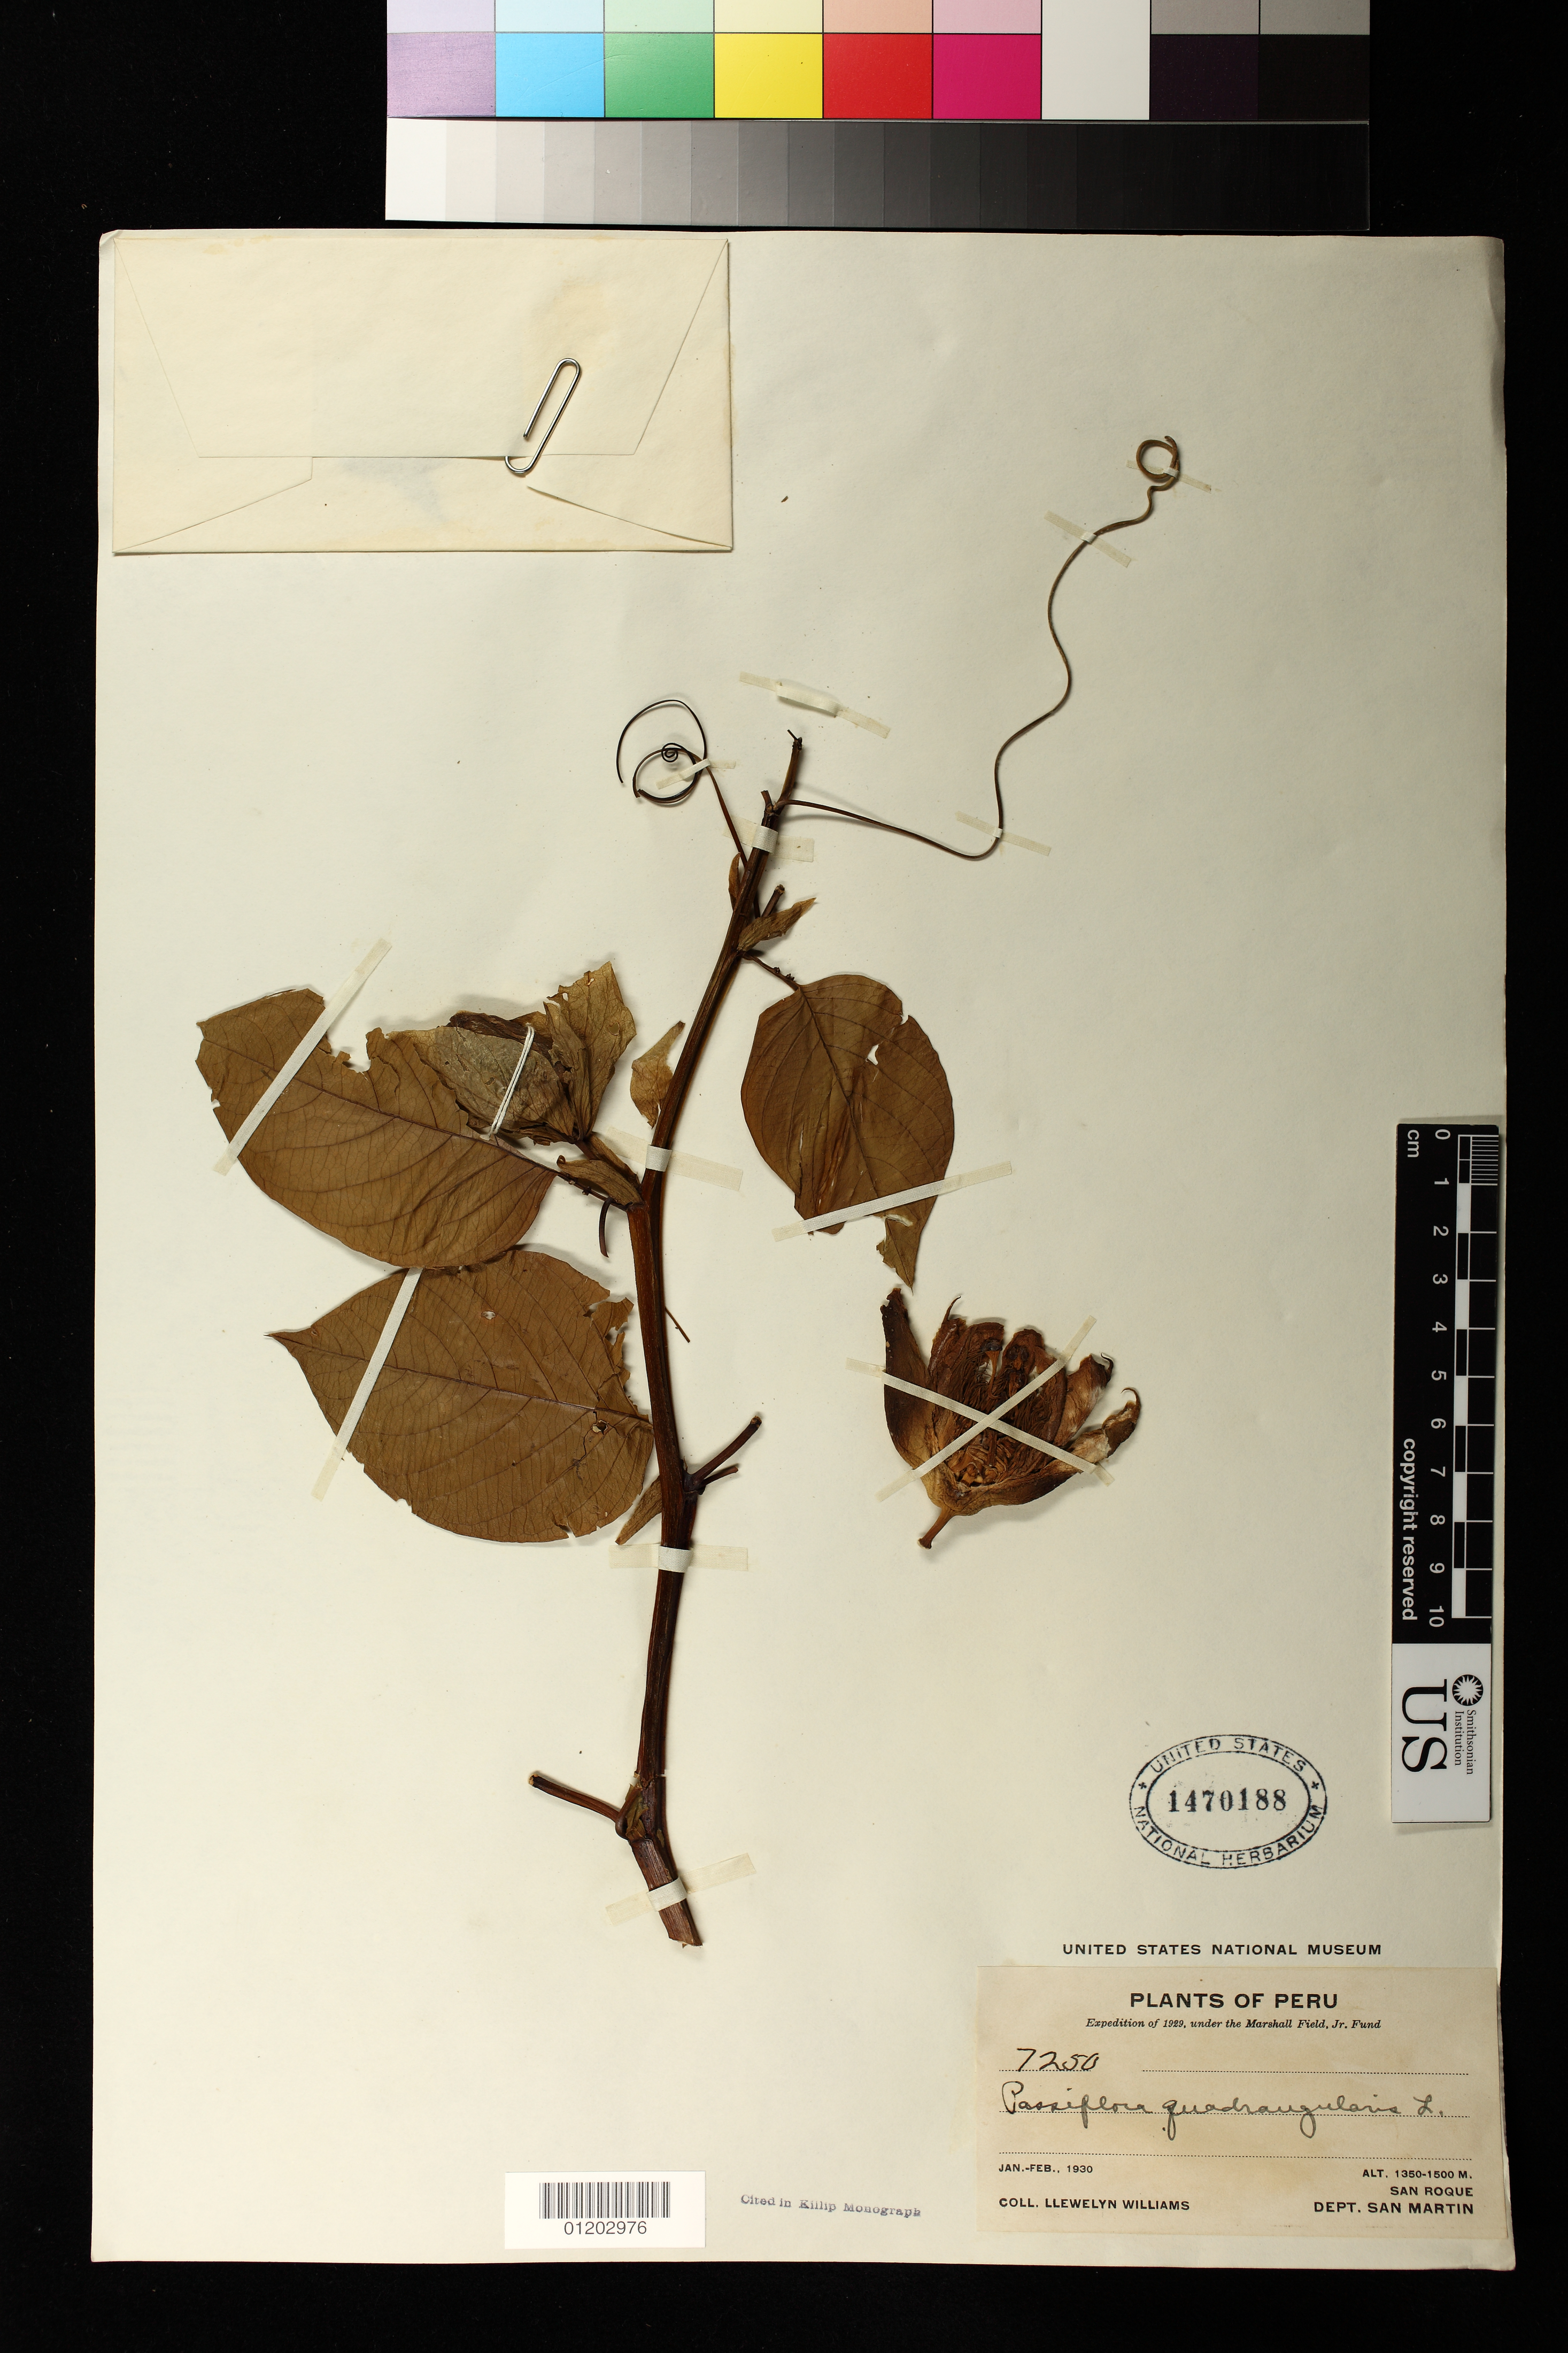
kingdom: Plantae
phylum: Tracheophyta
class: Magnoliopsida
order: Malpighiales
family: Passifloraceae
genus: Passiflora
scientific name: Passiflora quadrangularis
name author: L.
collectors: Ll. Williams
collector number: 7250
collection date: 1930-01/1930-02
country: Peru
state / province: San Martín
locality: San Roque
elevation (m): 1350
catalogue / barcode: US 1470188